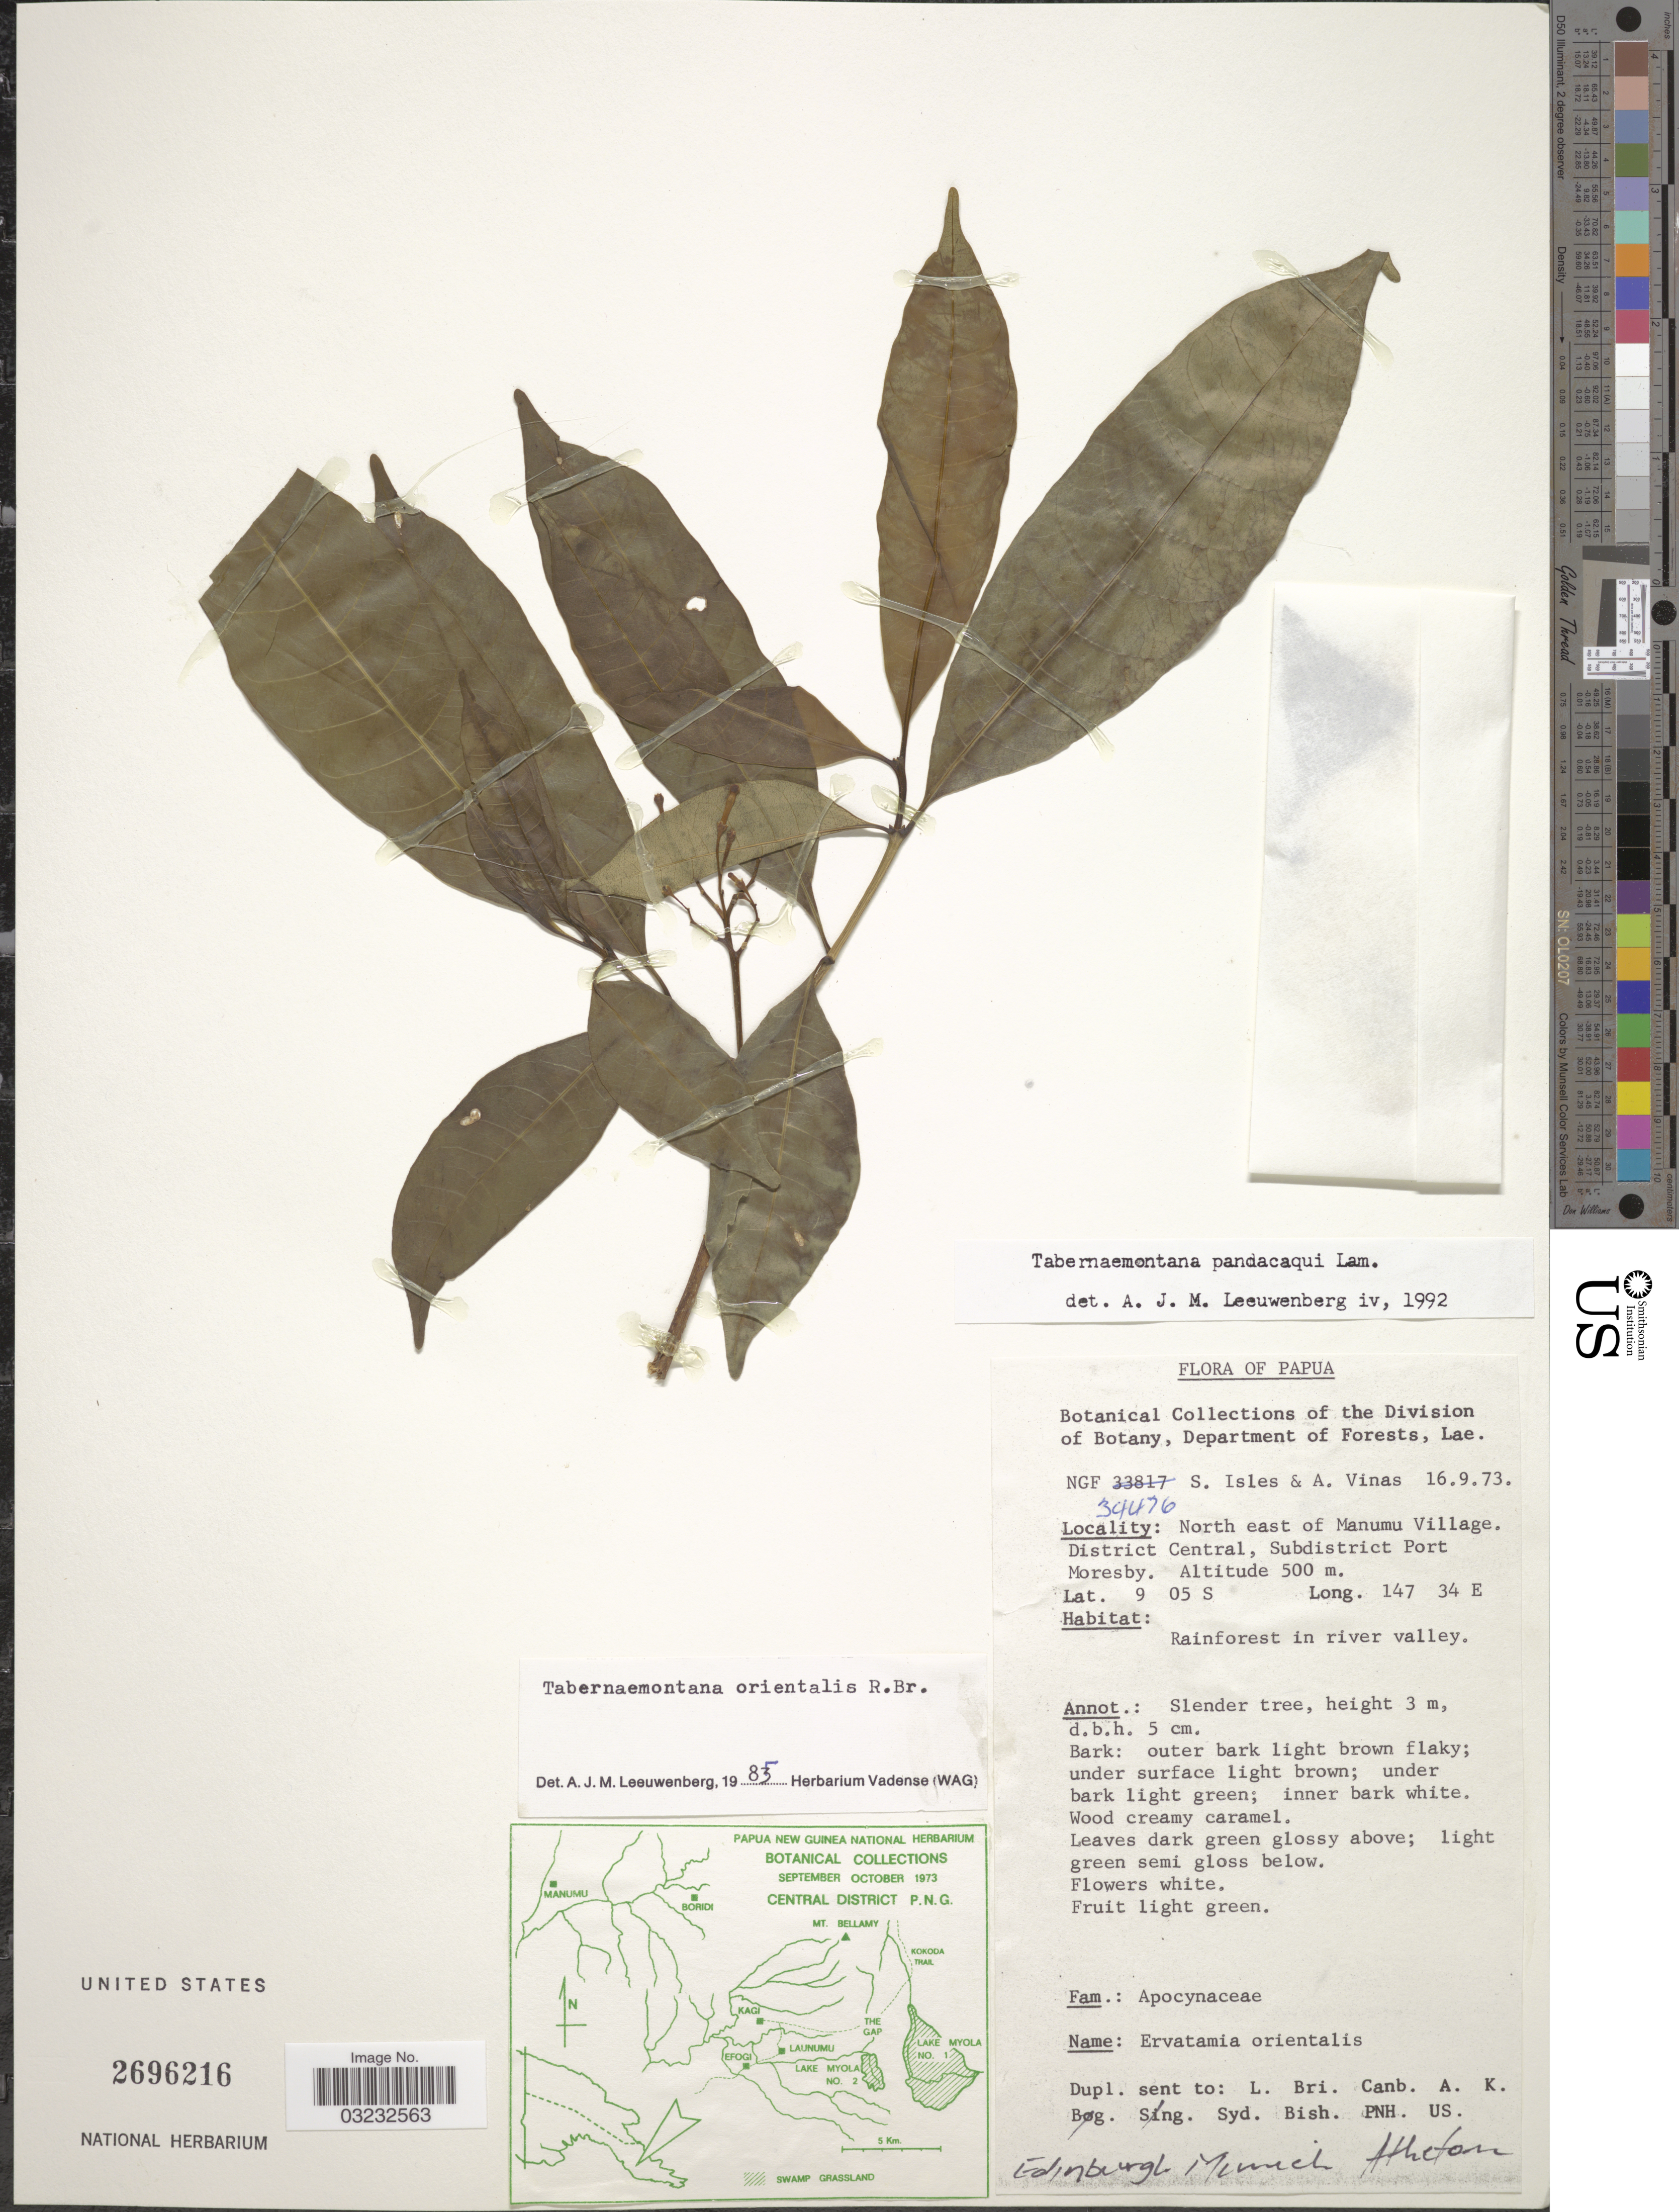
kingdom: Plantae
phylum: Tracheophyta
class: Magnoliopsida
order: Gentianales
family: Apocynaceae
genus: Tabernaemontana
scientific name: Tabernaemontana pandacaqui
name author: Poir.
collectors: S. Isles & A. Vinas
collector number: NGF39476*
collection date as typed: Transcribed d/m/y: 16/9/73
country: Papua New Guinea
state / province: Central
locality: North east of Manumu Village. District Central, Subdistrict Port Moresby.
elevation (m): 500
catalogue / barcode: US 2696216